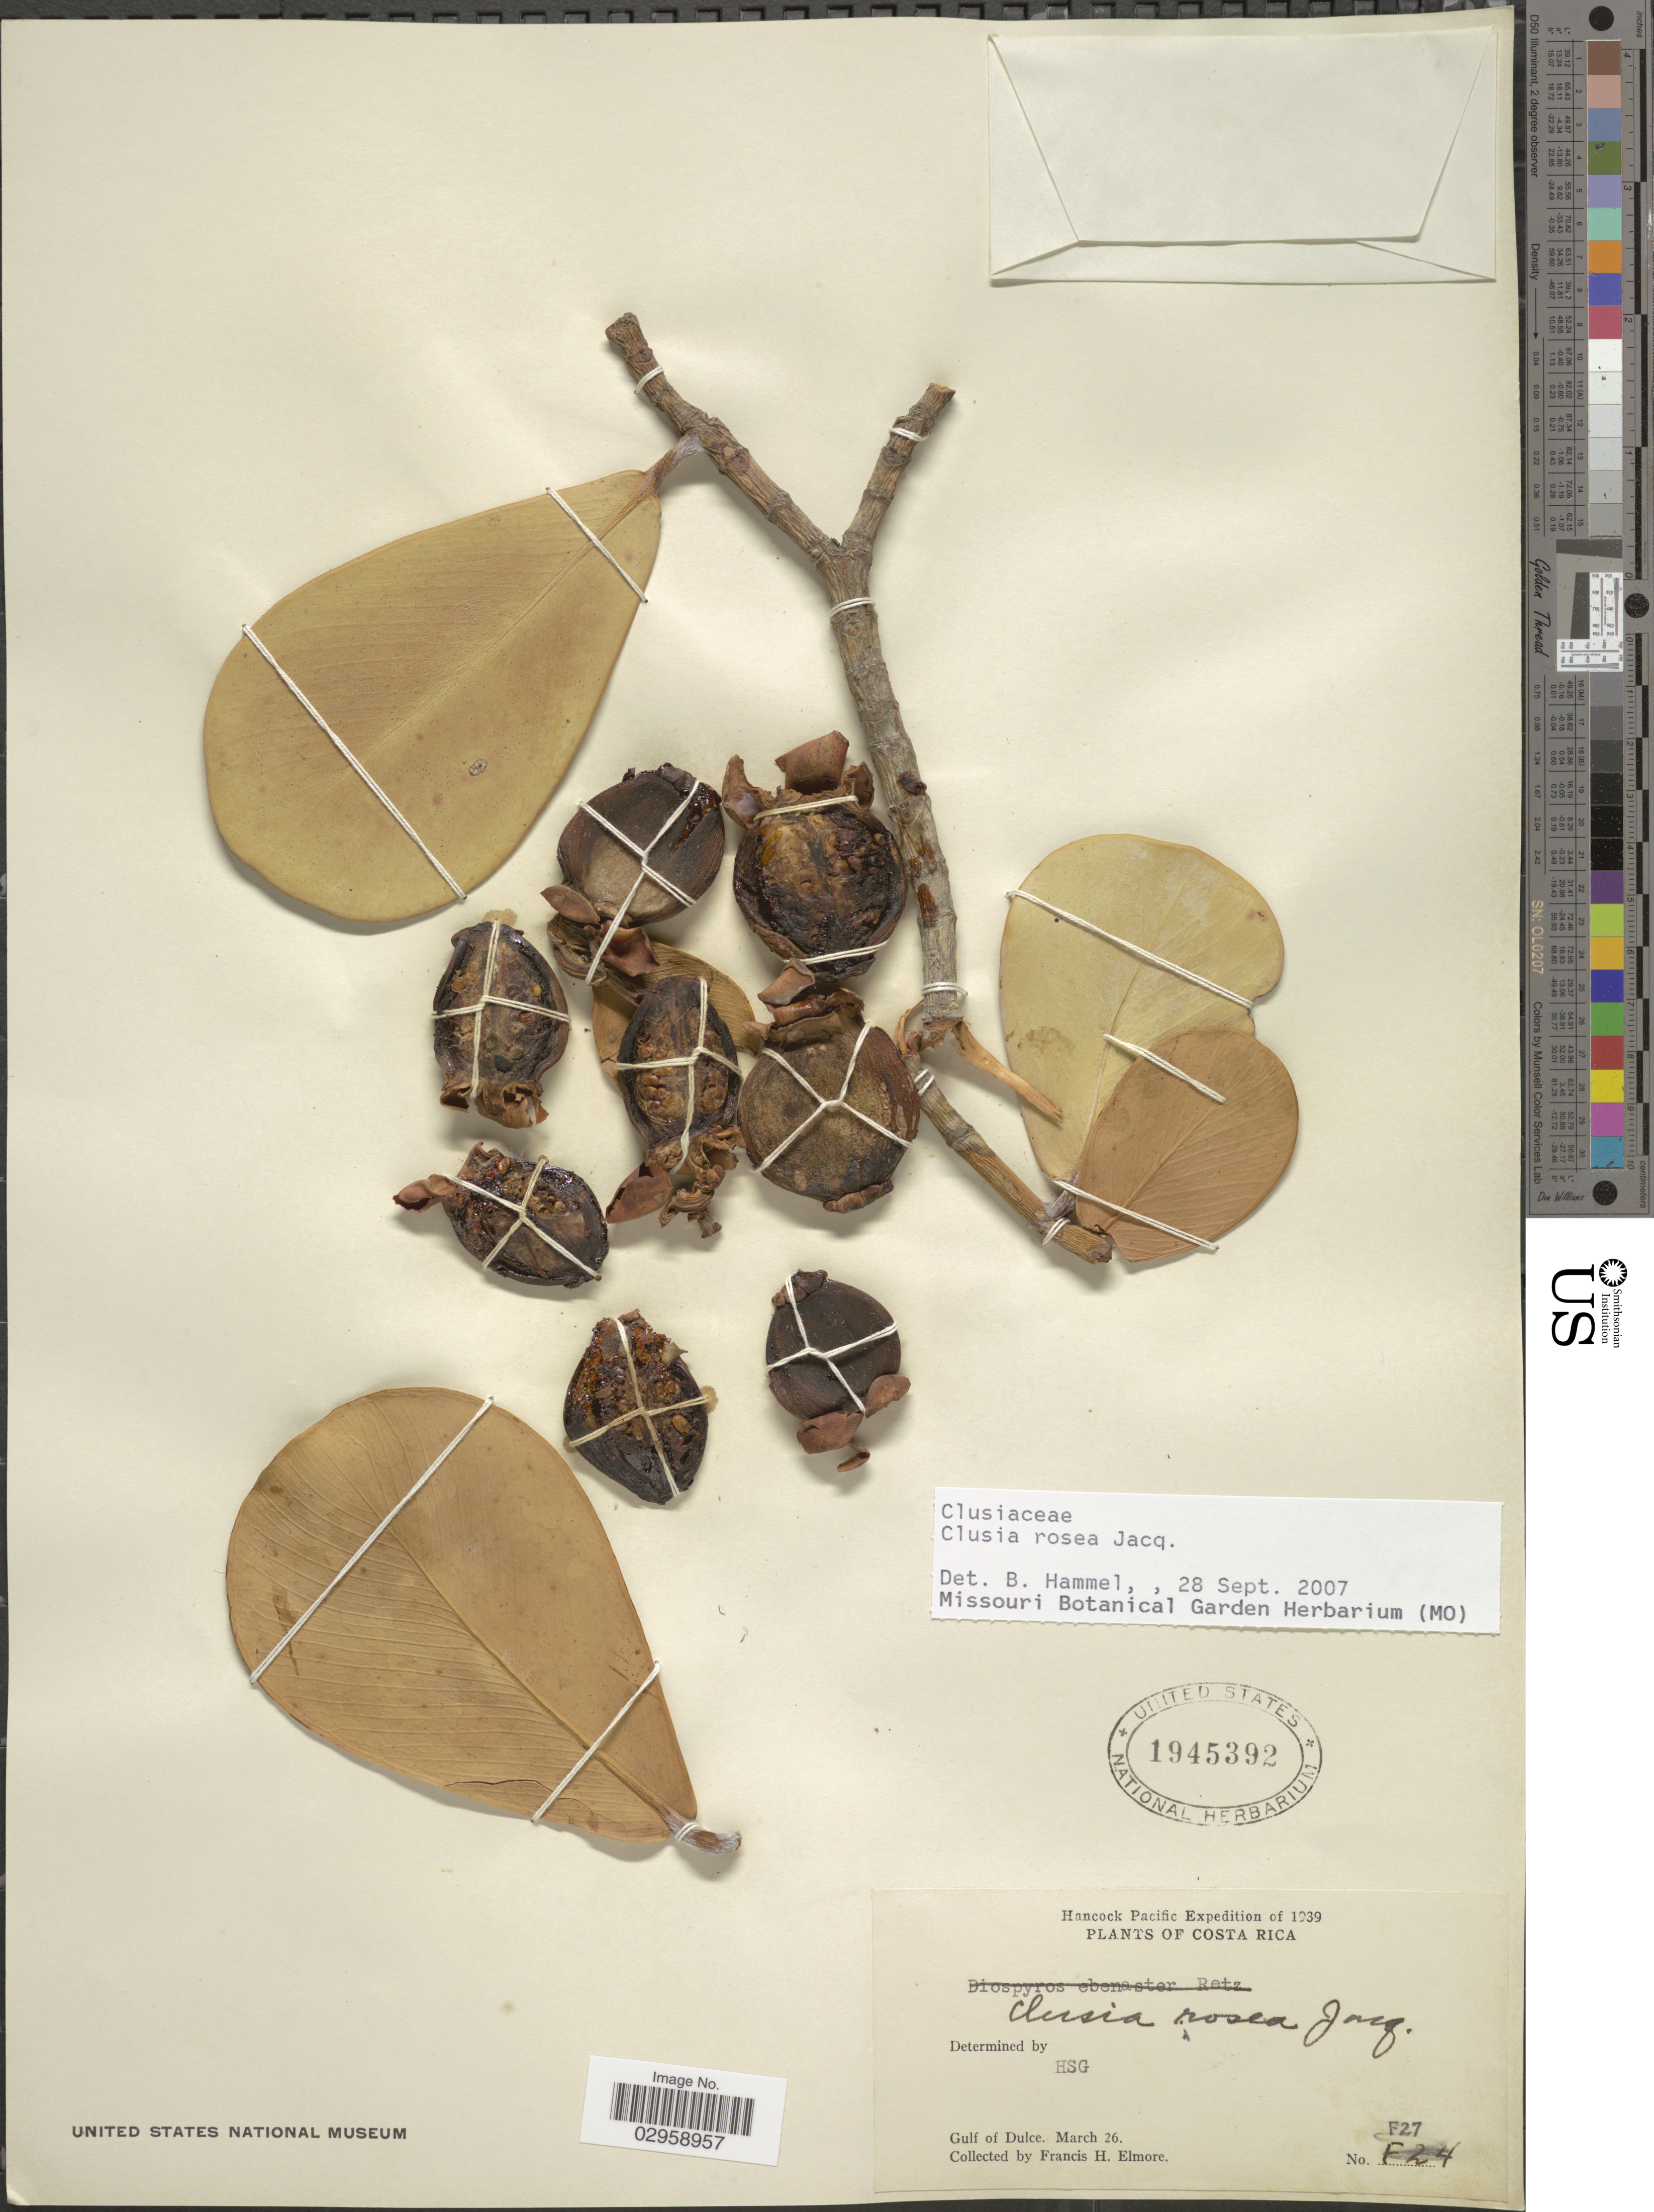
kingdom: Plantae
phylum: Tracheophyta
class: Magnoliopsida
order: Malpighiales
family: Clusiaceae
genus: Clusia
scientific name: Clusia rosea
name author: Jacq.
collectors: F. H. Elmore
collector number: F27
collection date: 1939-03-26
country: Costa Rica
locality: Gulf of Dulce.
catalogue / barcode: US 1945392